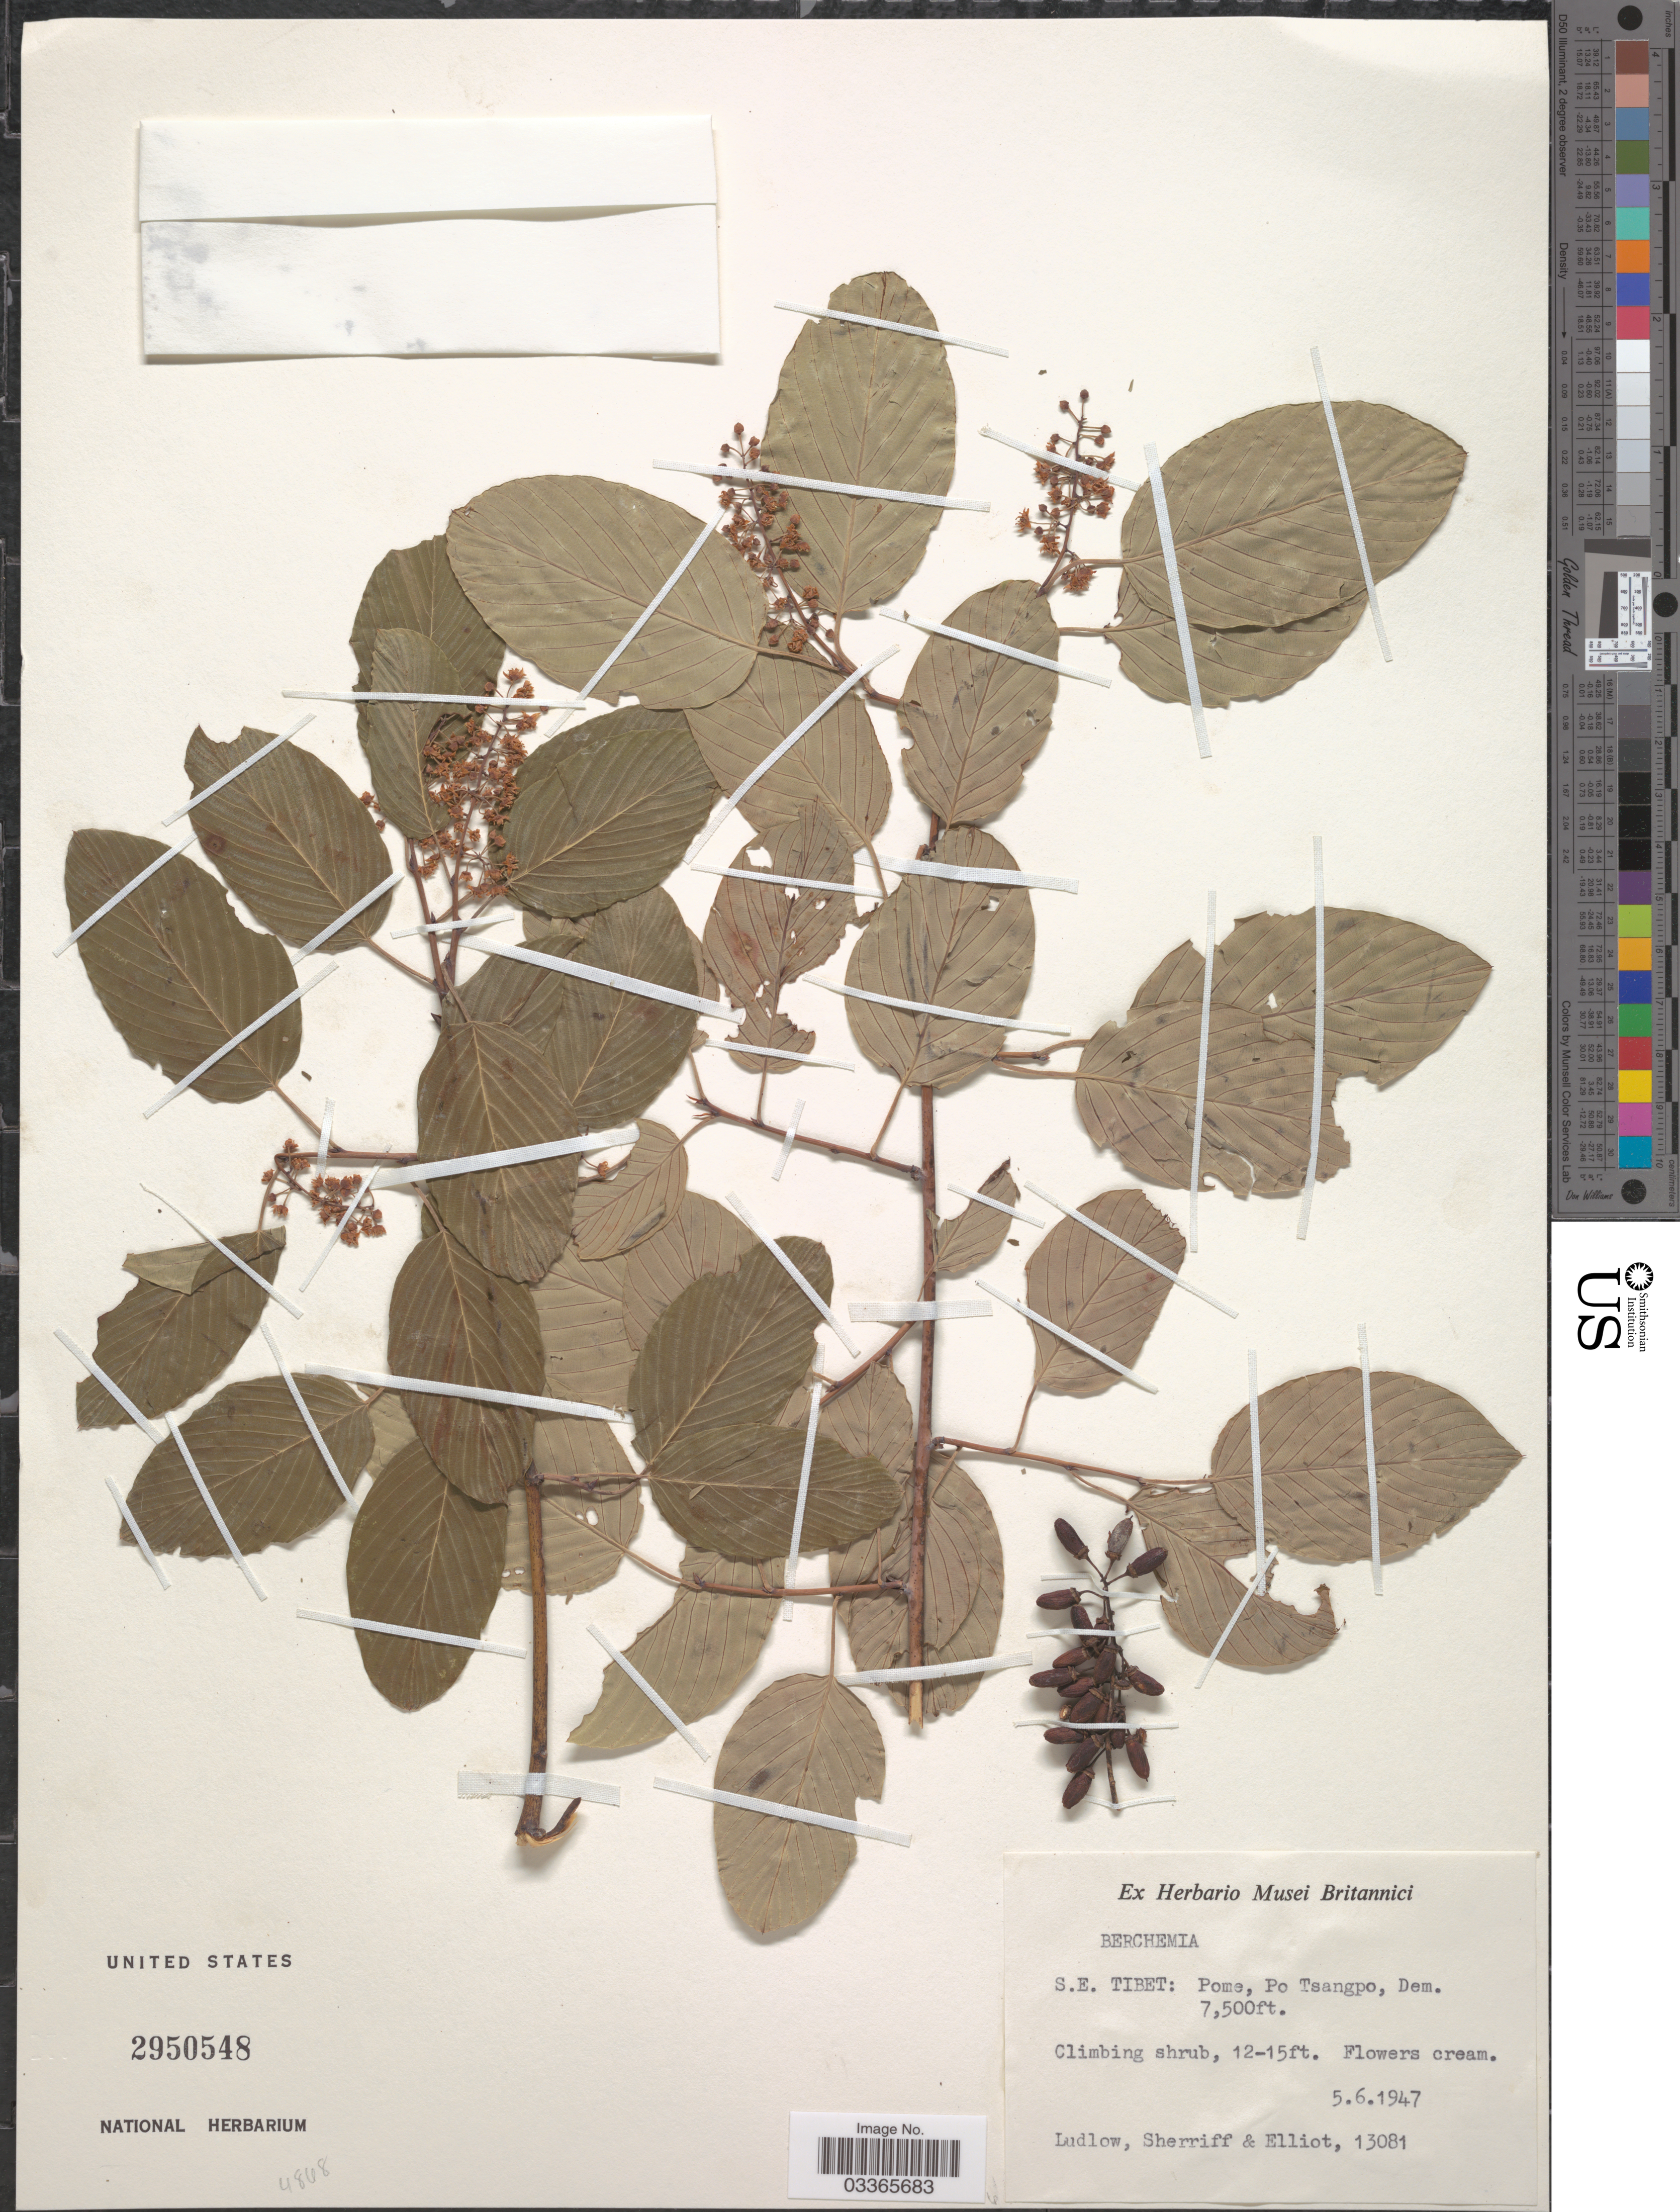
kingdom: Plantae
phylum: Tracheophyta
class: Magnoliopsida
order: Rosales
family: Rhamnaceae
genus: Berchemia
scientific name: Berchemia sp.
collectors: -. Ludlow, Sherriff & Elliot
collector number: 13081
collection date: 1947-06-05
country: China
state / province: Xizang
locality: S.E. Tibet: Pome, Po Tsangpo, Dem.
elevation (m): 2286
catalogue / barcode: US 2950548